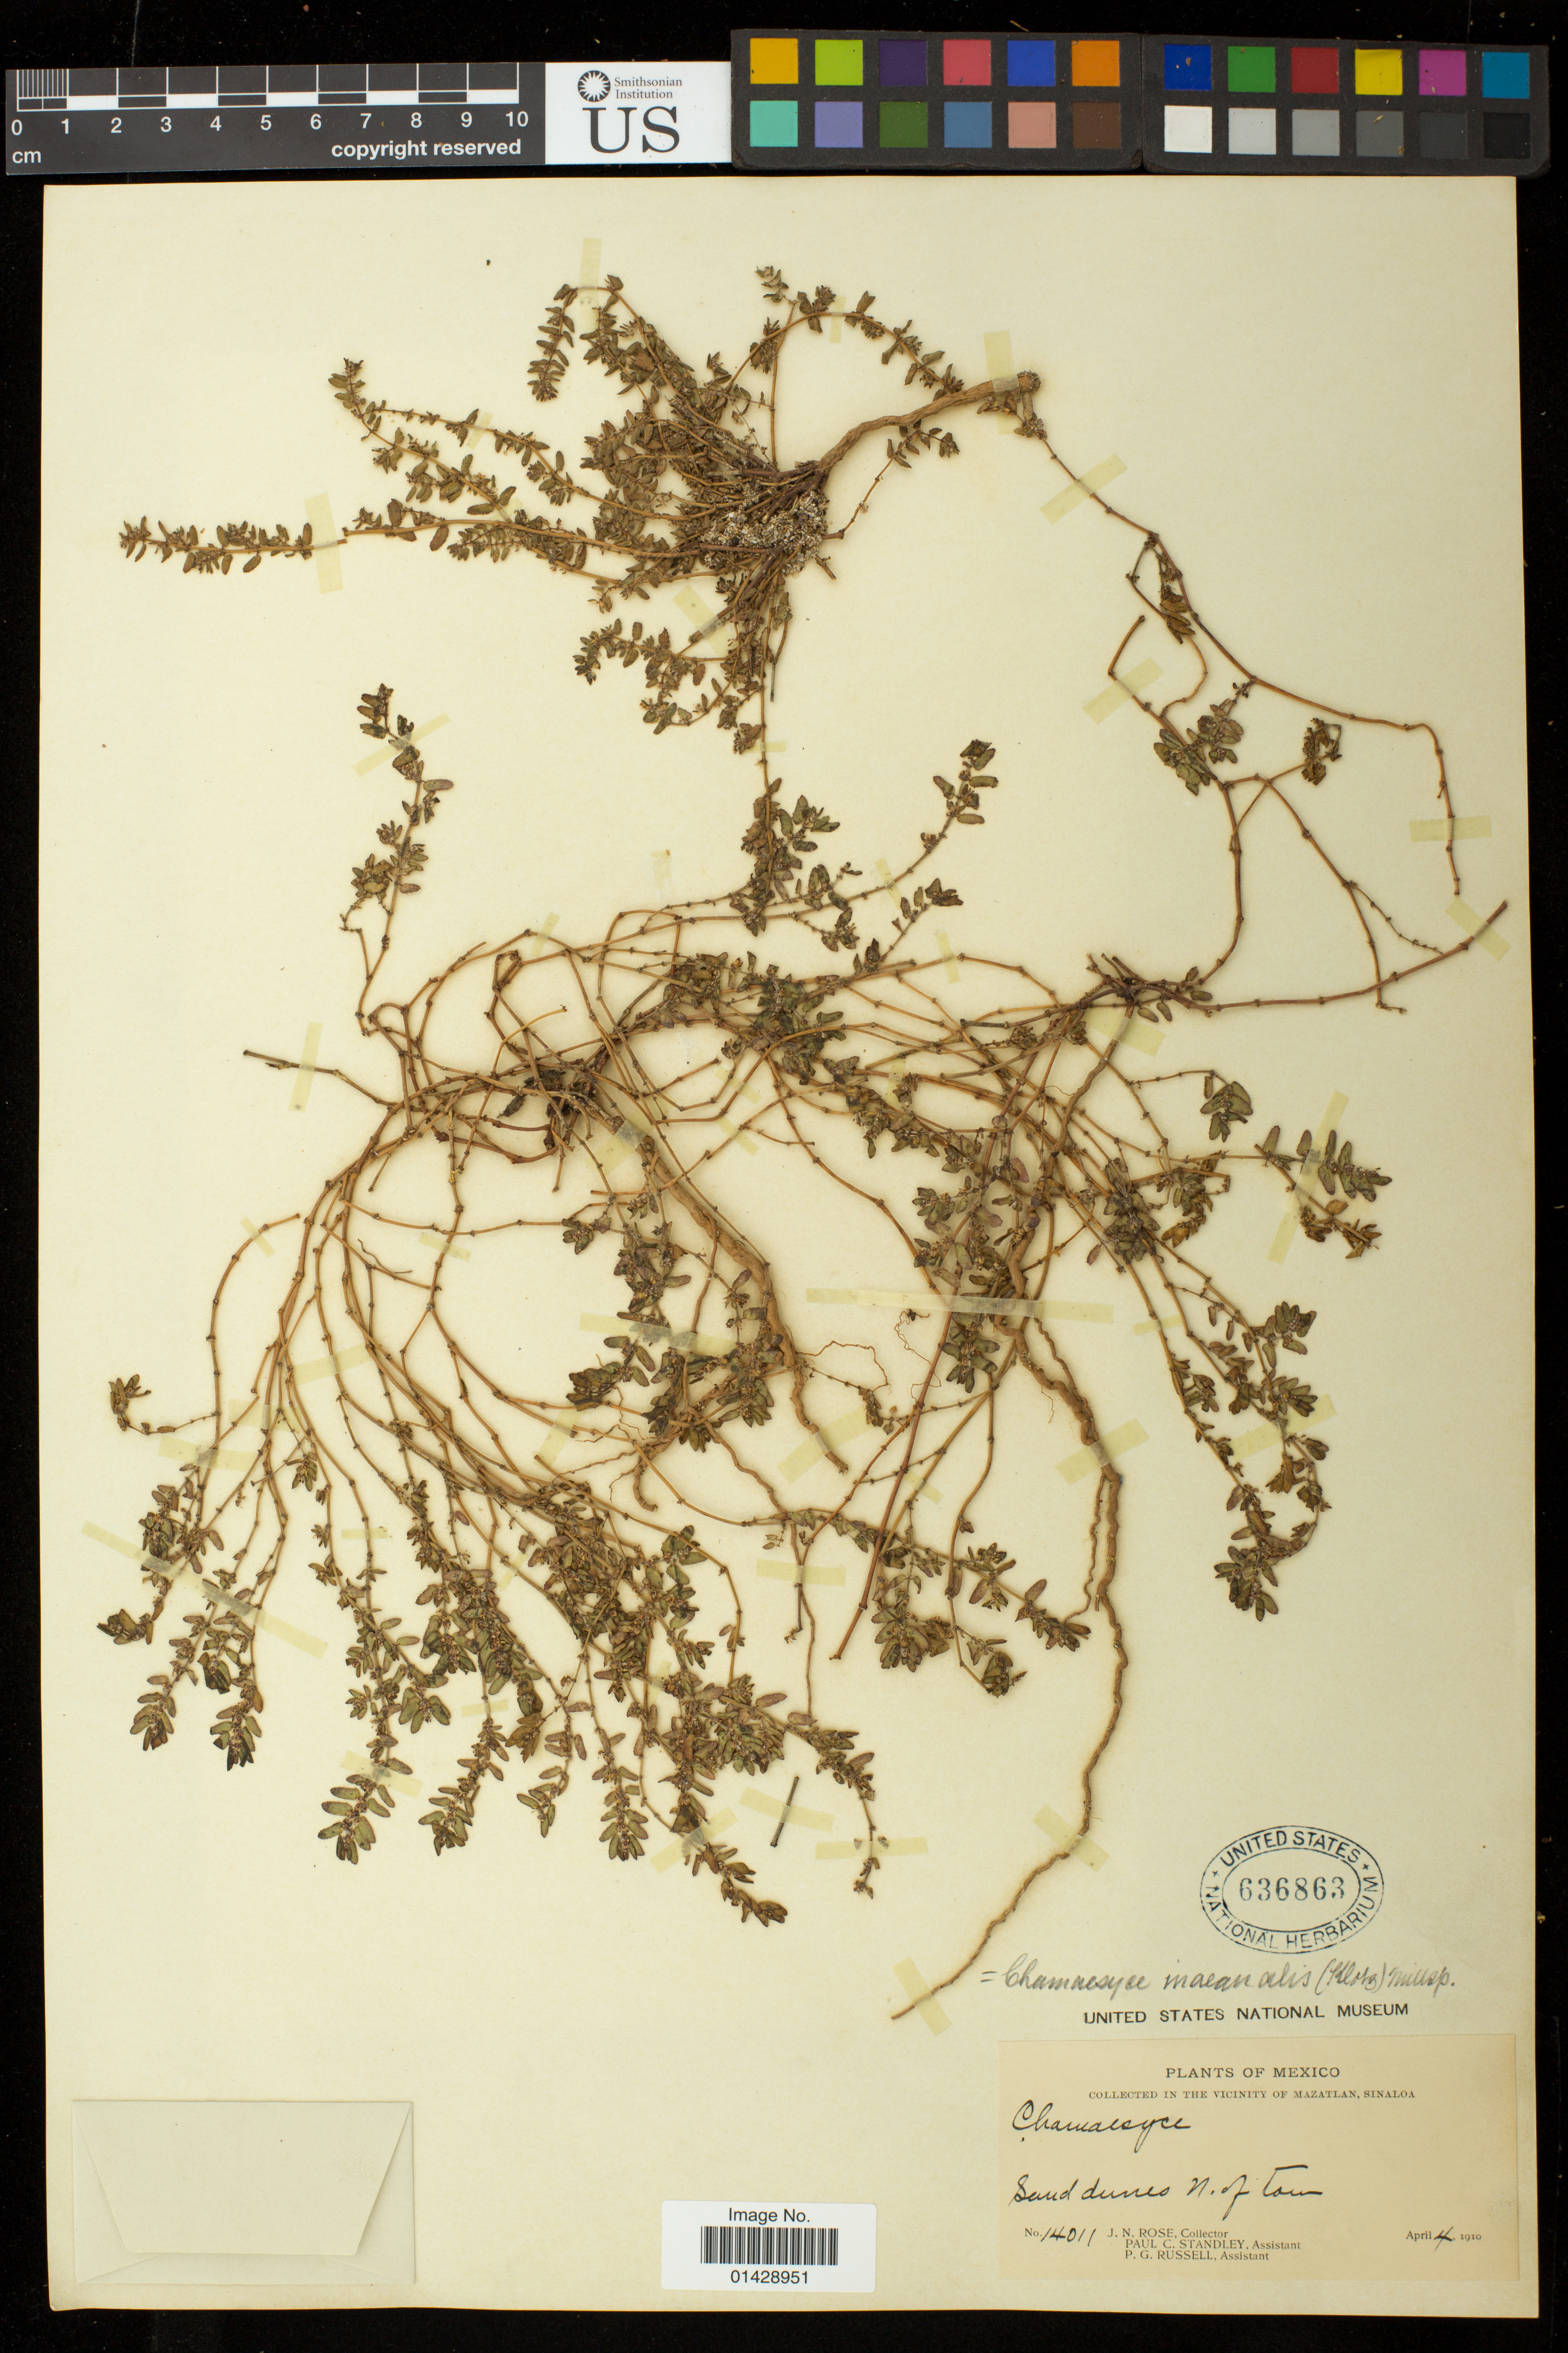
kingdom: Plantae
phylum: Tracheophyta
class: Magnoliopsida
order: Malpighiales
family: Euphorbiaceae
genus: Euphorbia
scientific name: Euphorbia adenoptera subsp. adenoptera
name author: Bertol.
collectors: J. N. Rose, P. C. Standley & P. G. Russell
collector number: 14011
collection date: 1910-04-04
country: Mexico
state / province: Sinaloa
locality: Vicinity of Mazatlan; Sand dunes N. of town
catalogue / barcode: US 636863